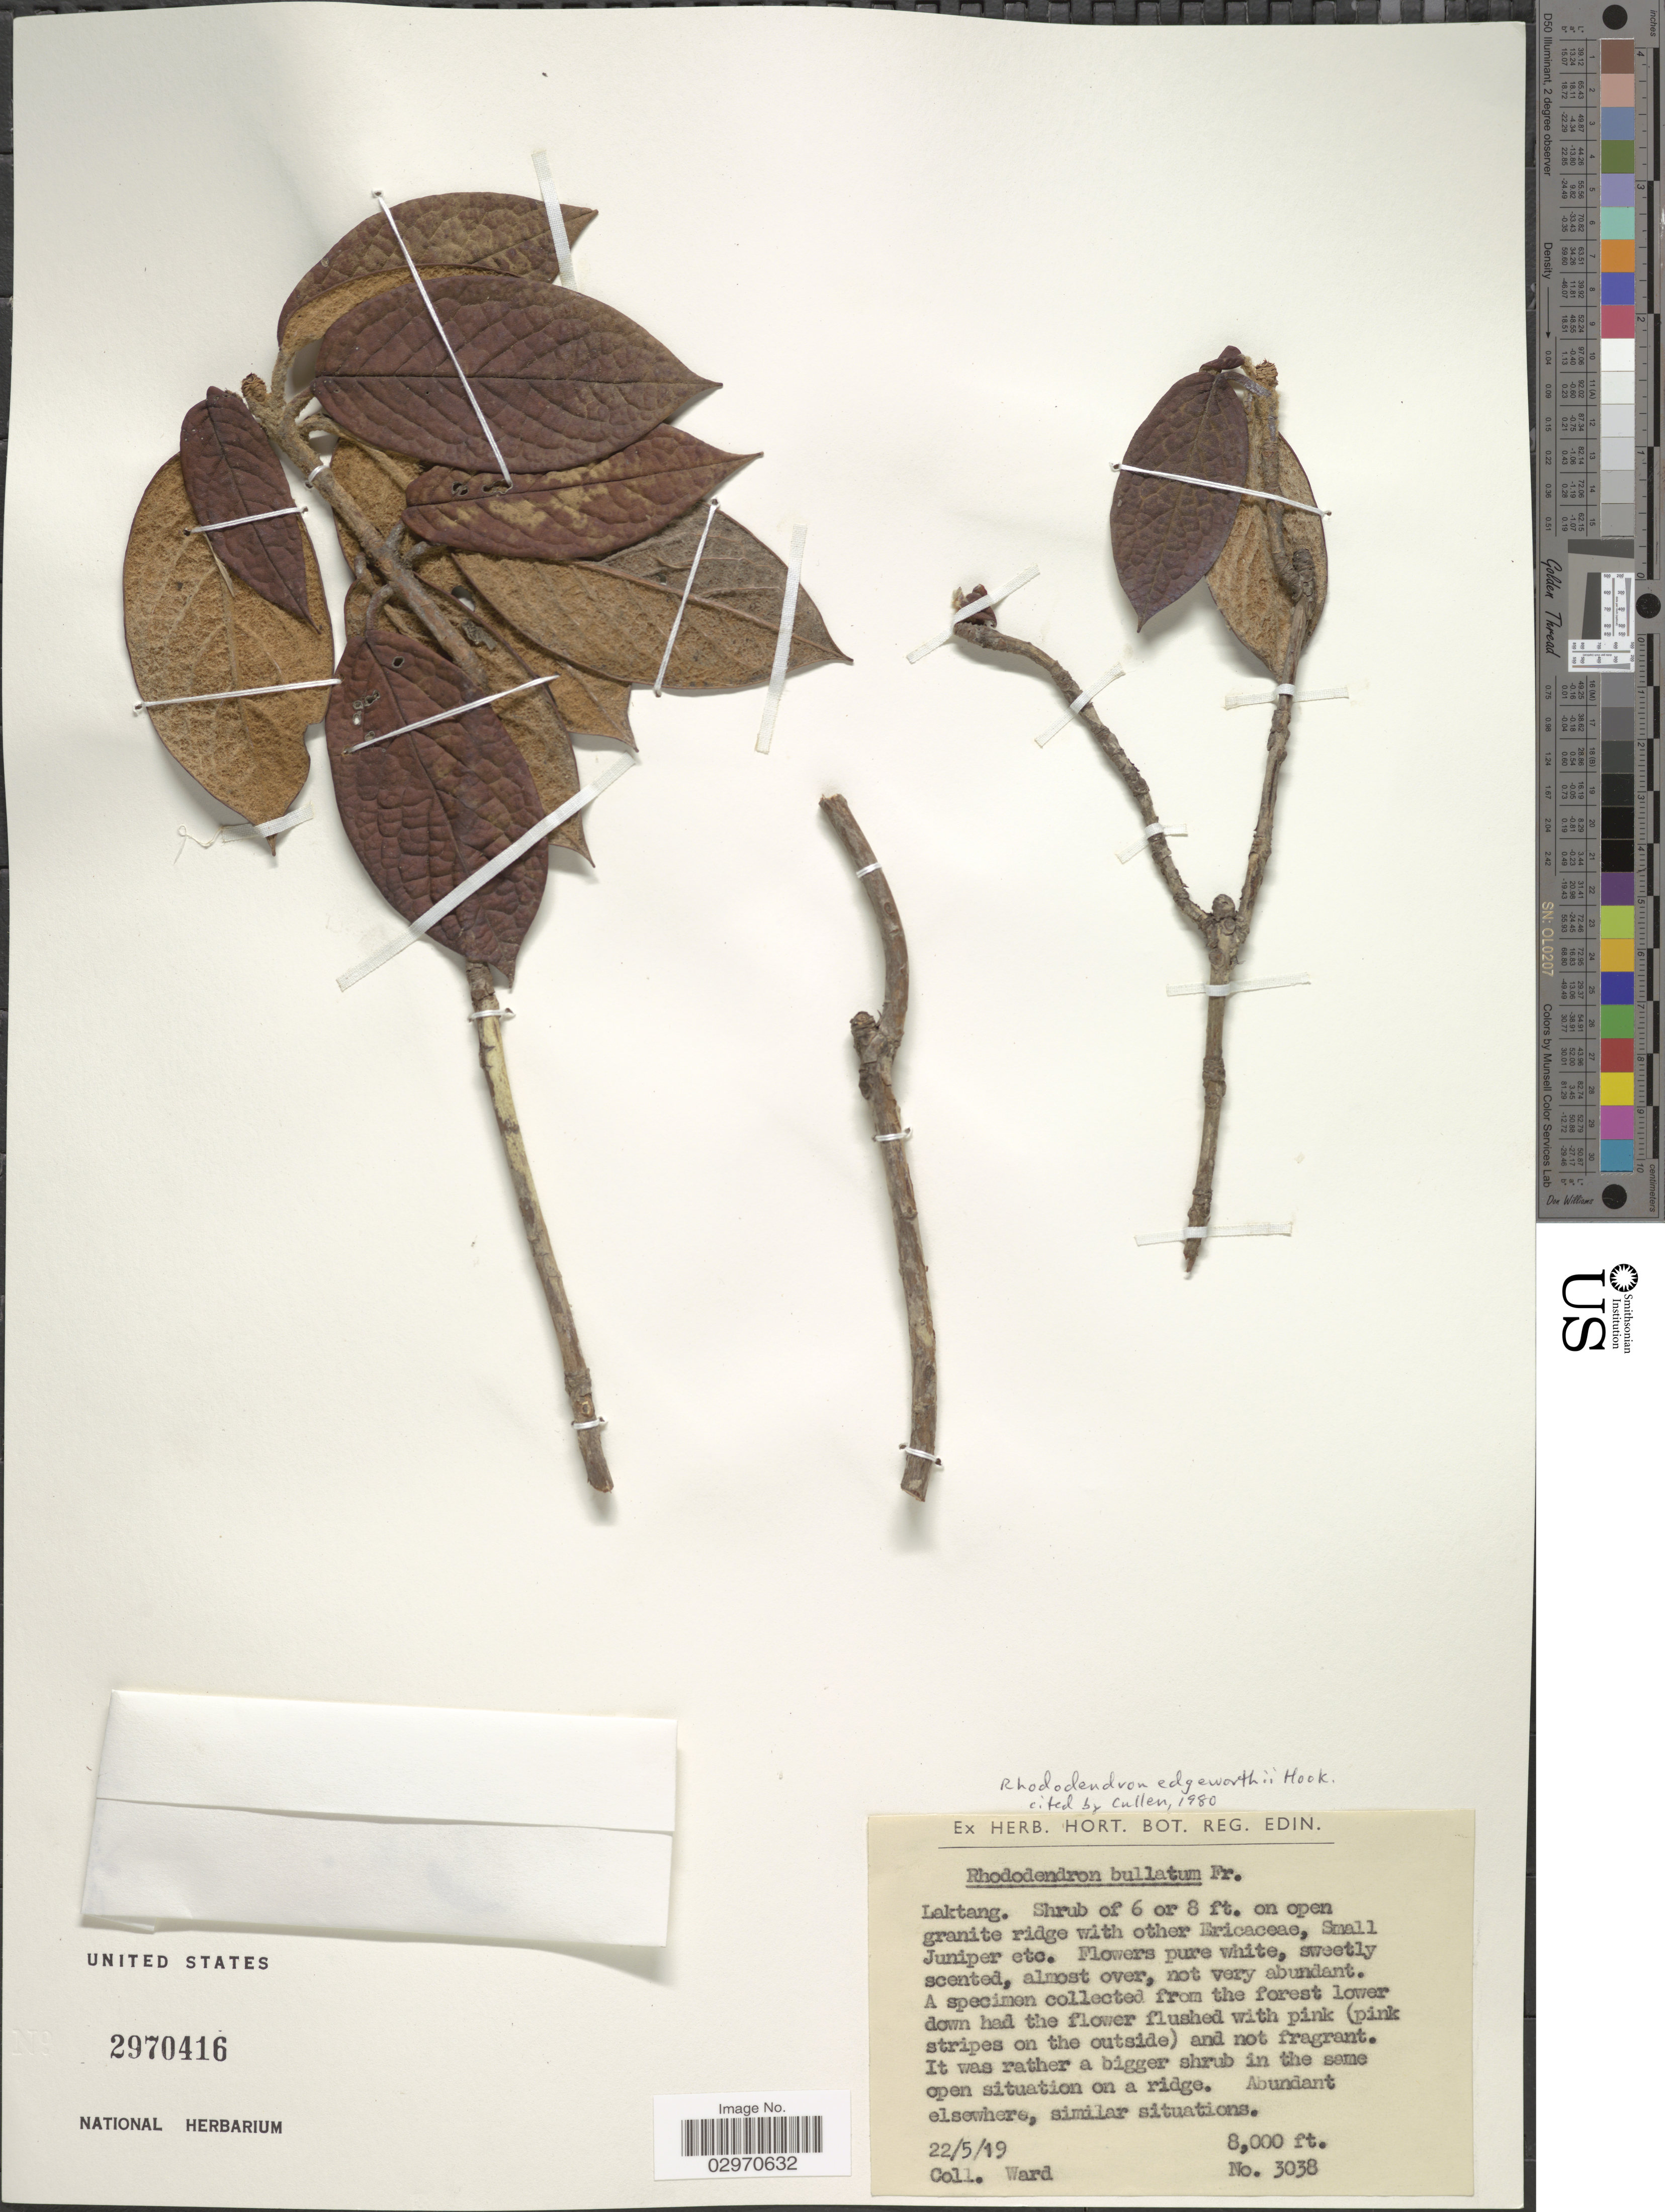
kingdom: Plantae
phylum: Tracheophyta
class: Magnoliopsida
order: Ericales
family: Ericaceae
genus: Rhododendron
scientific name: Rhododendron edgeworthii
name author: Hook.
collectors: -- Ward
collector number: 3038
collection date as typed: Transcribed d/m/y: 22/5/19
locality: Laktang.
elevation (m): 2438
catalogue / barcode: US 2970416